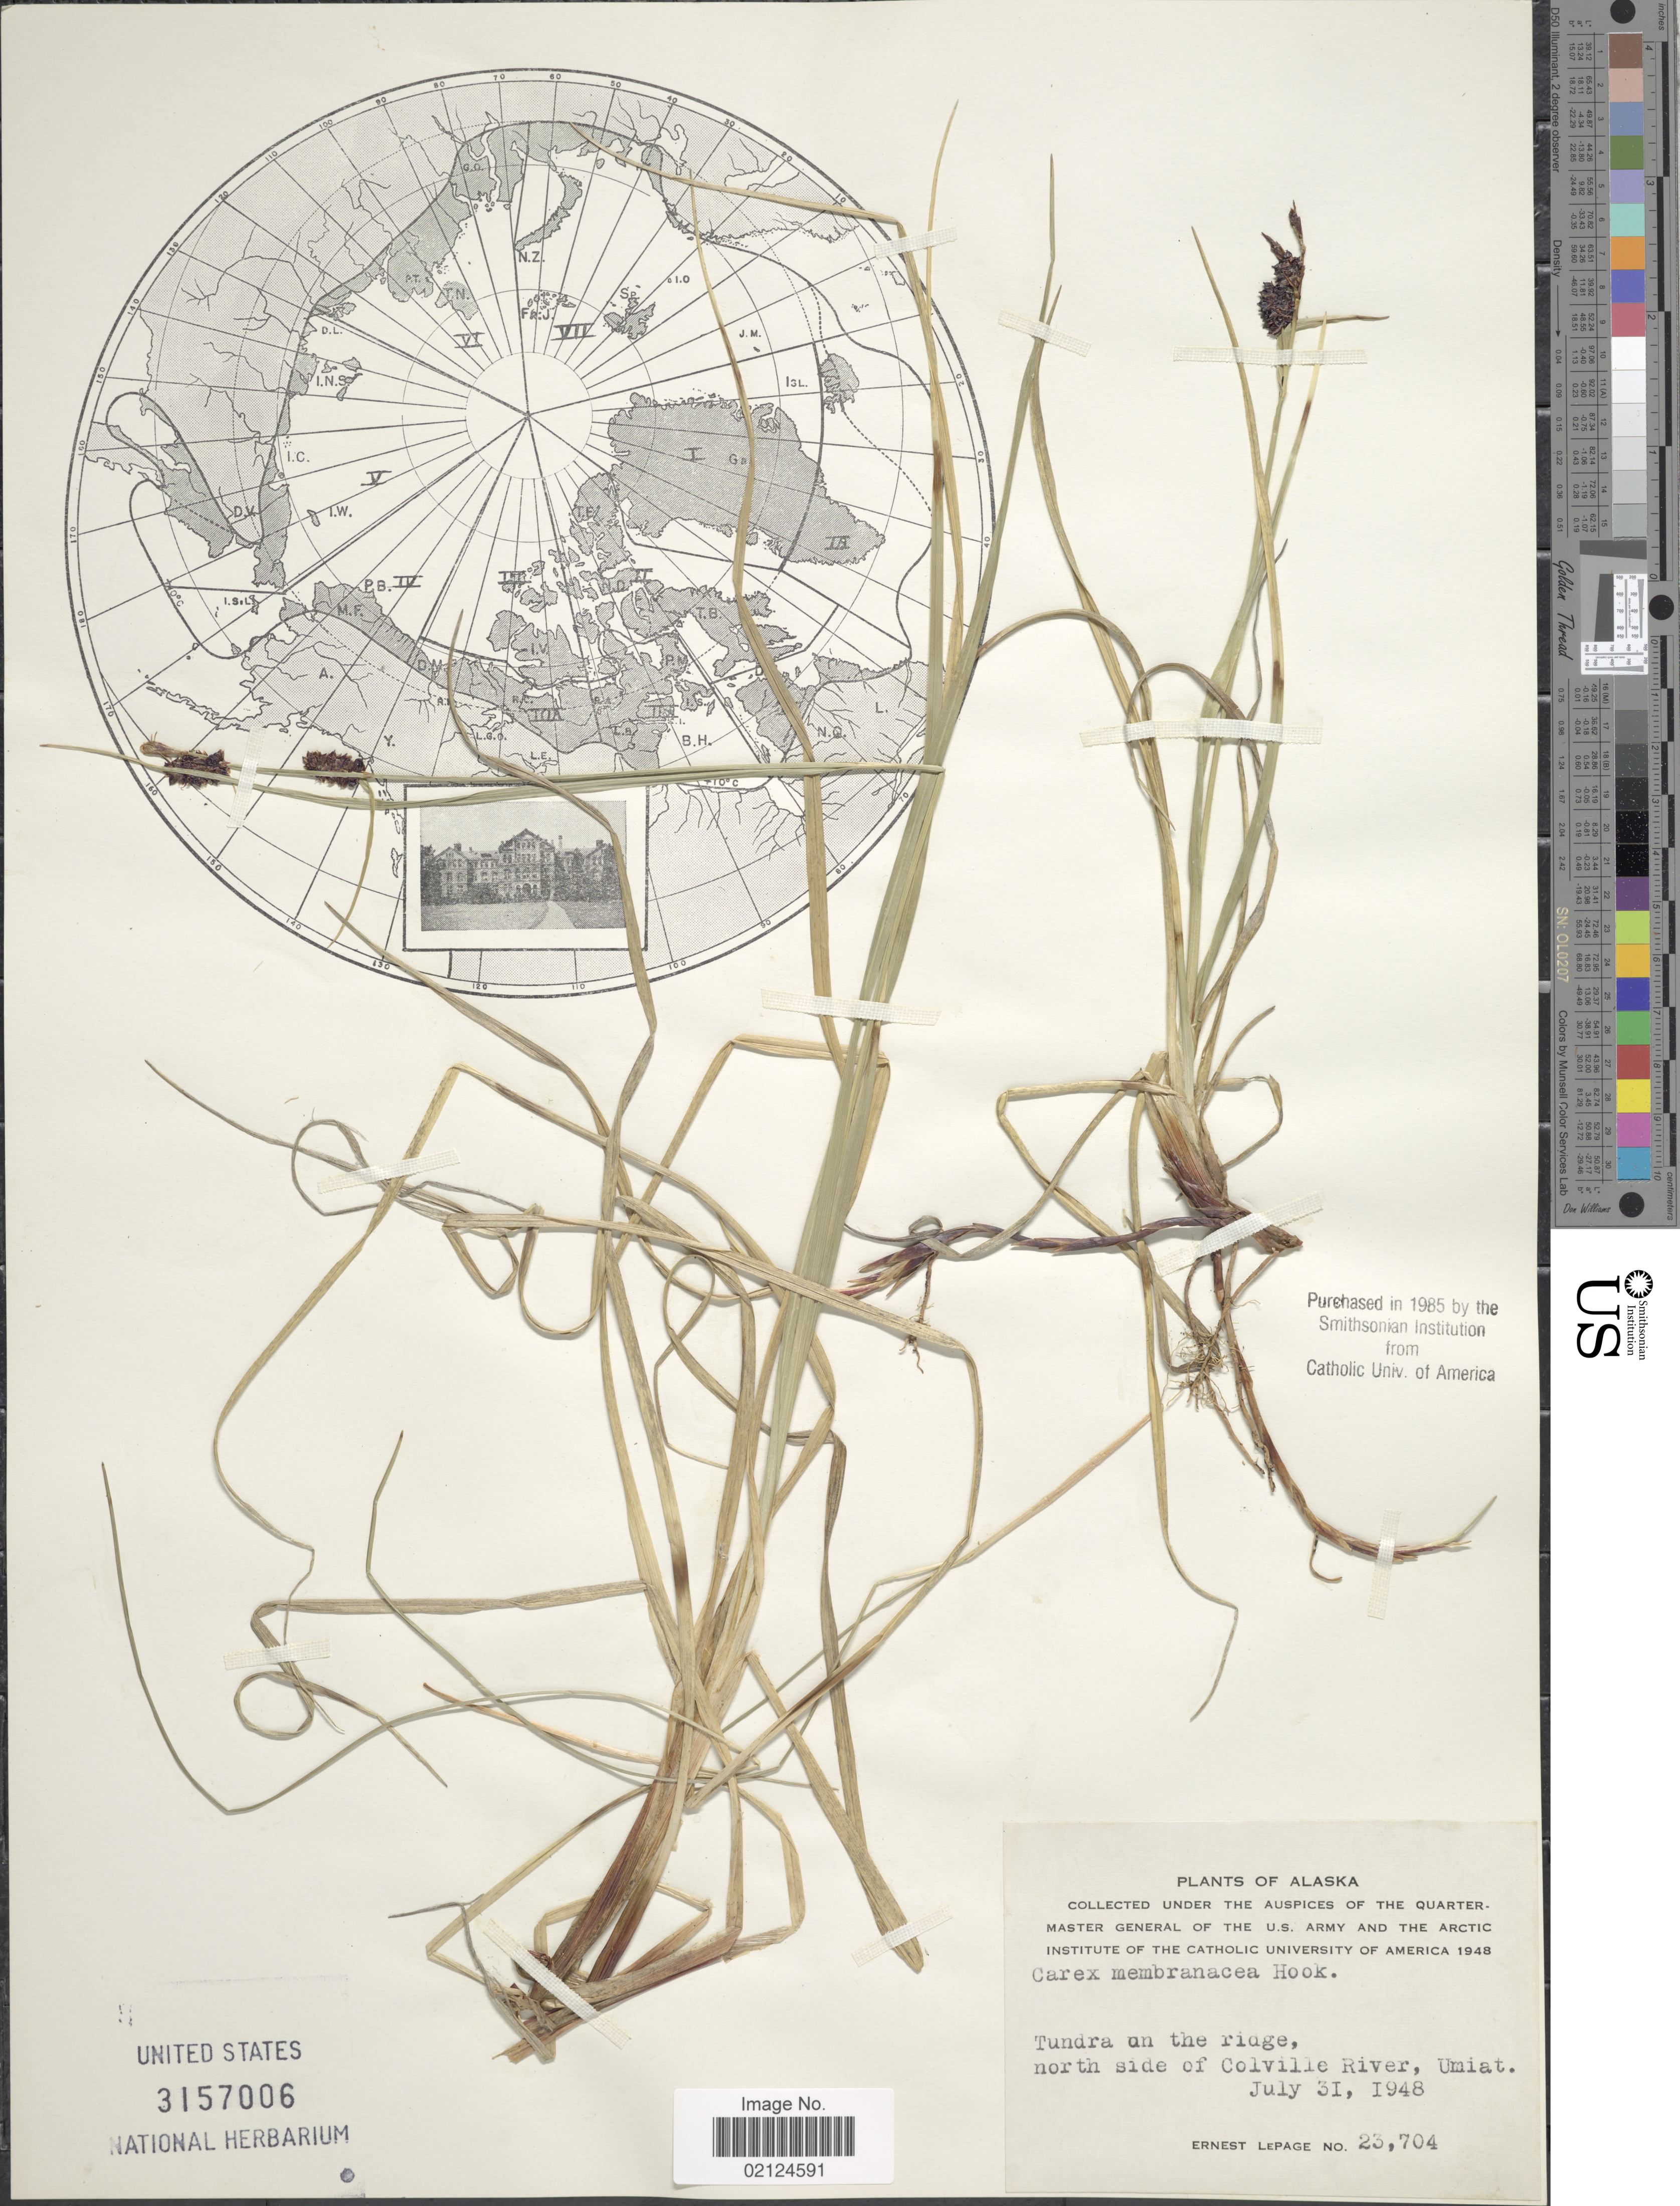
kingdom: Plantae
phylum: Tracheophyta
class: Liliopsida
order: Poales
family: Cyperaceae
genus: Carex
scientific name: Carex membranacea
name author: Hook.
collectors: E. Lepage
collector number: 23704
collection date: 1948-07-31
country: United States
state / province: Alaska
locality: North side of Colville River, Umiat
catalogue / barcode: US 3157006